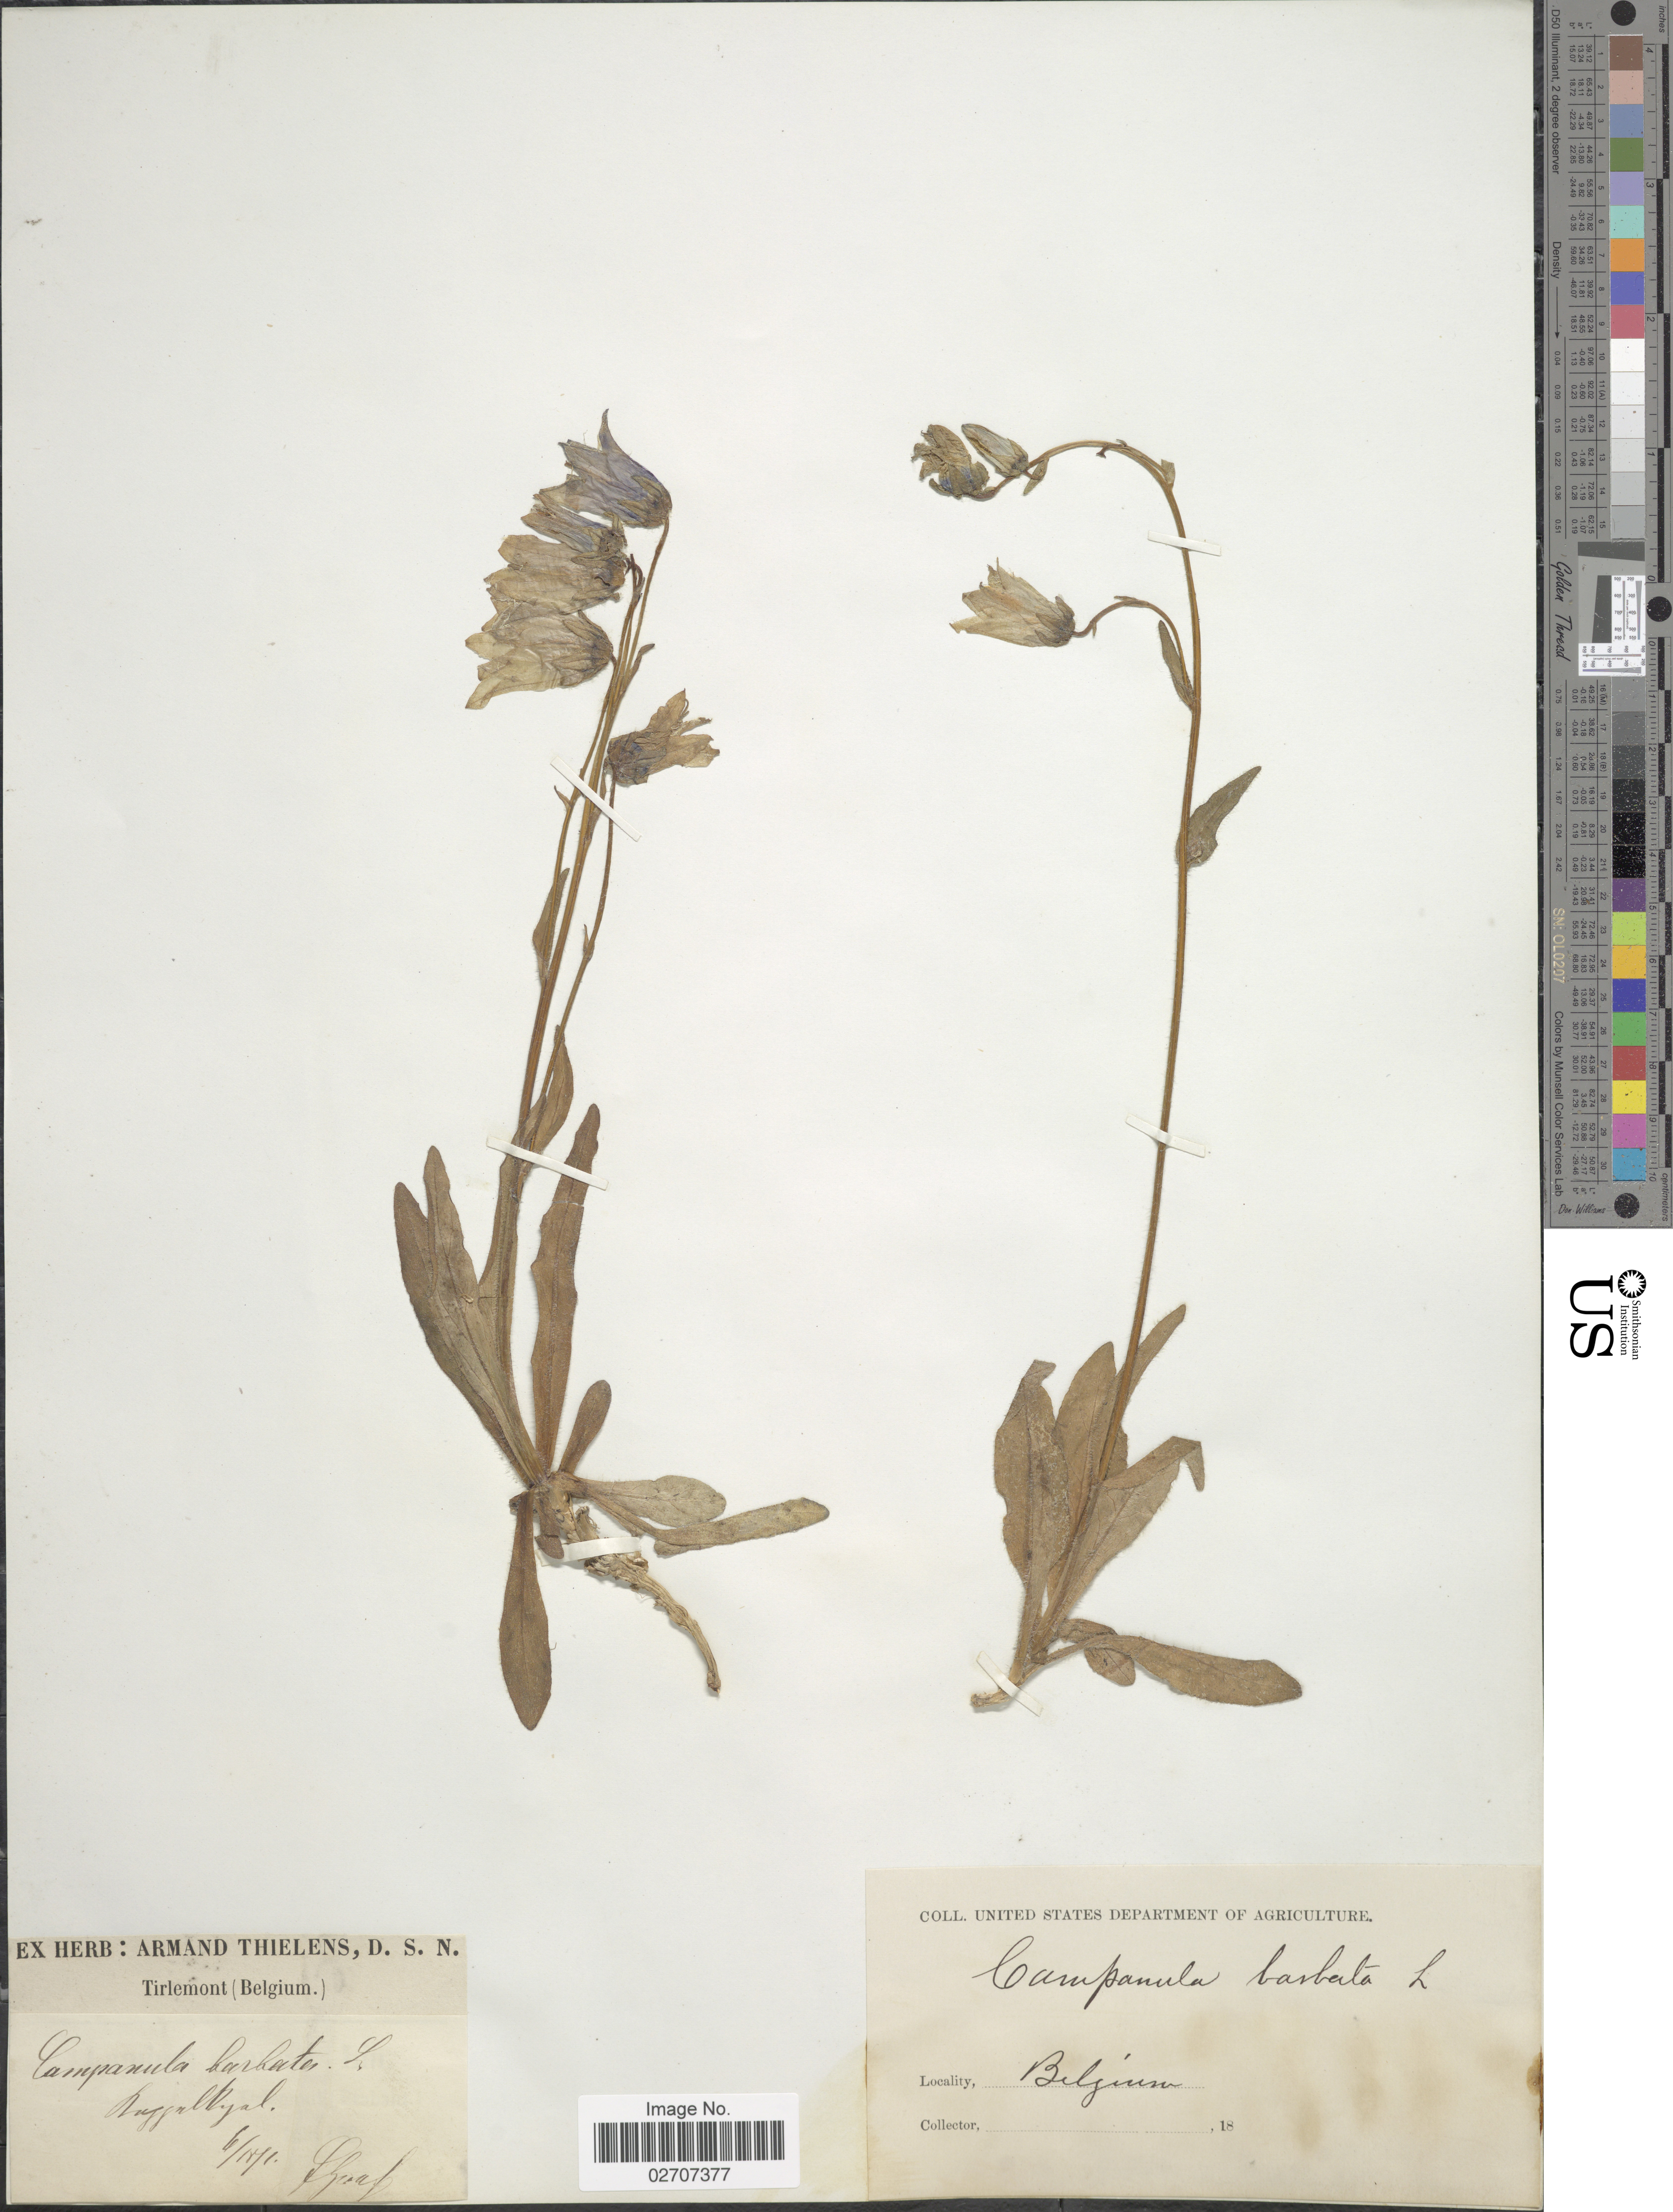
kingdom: Plantae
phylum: Tracheophyta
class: Magnoliopsida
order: Asterales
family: Campanulaceae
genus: Campanula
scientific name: Campanula barbata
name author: L.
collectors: F. Graf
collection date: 1871-06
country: Belgium